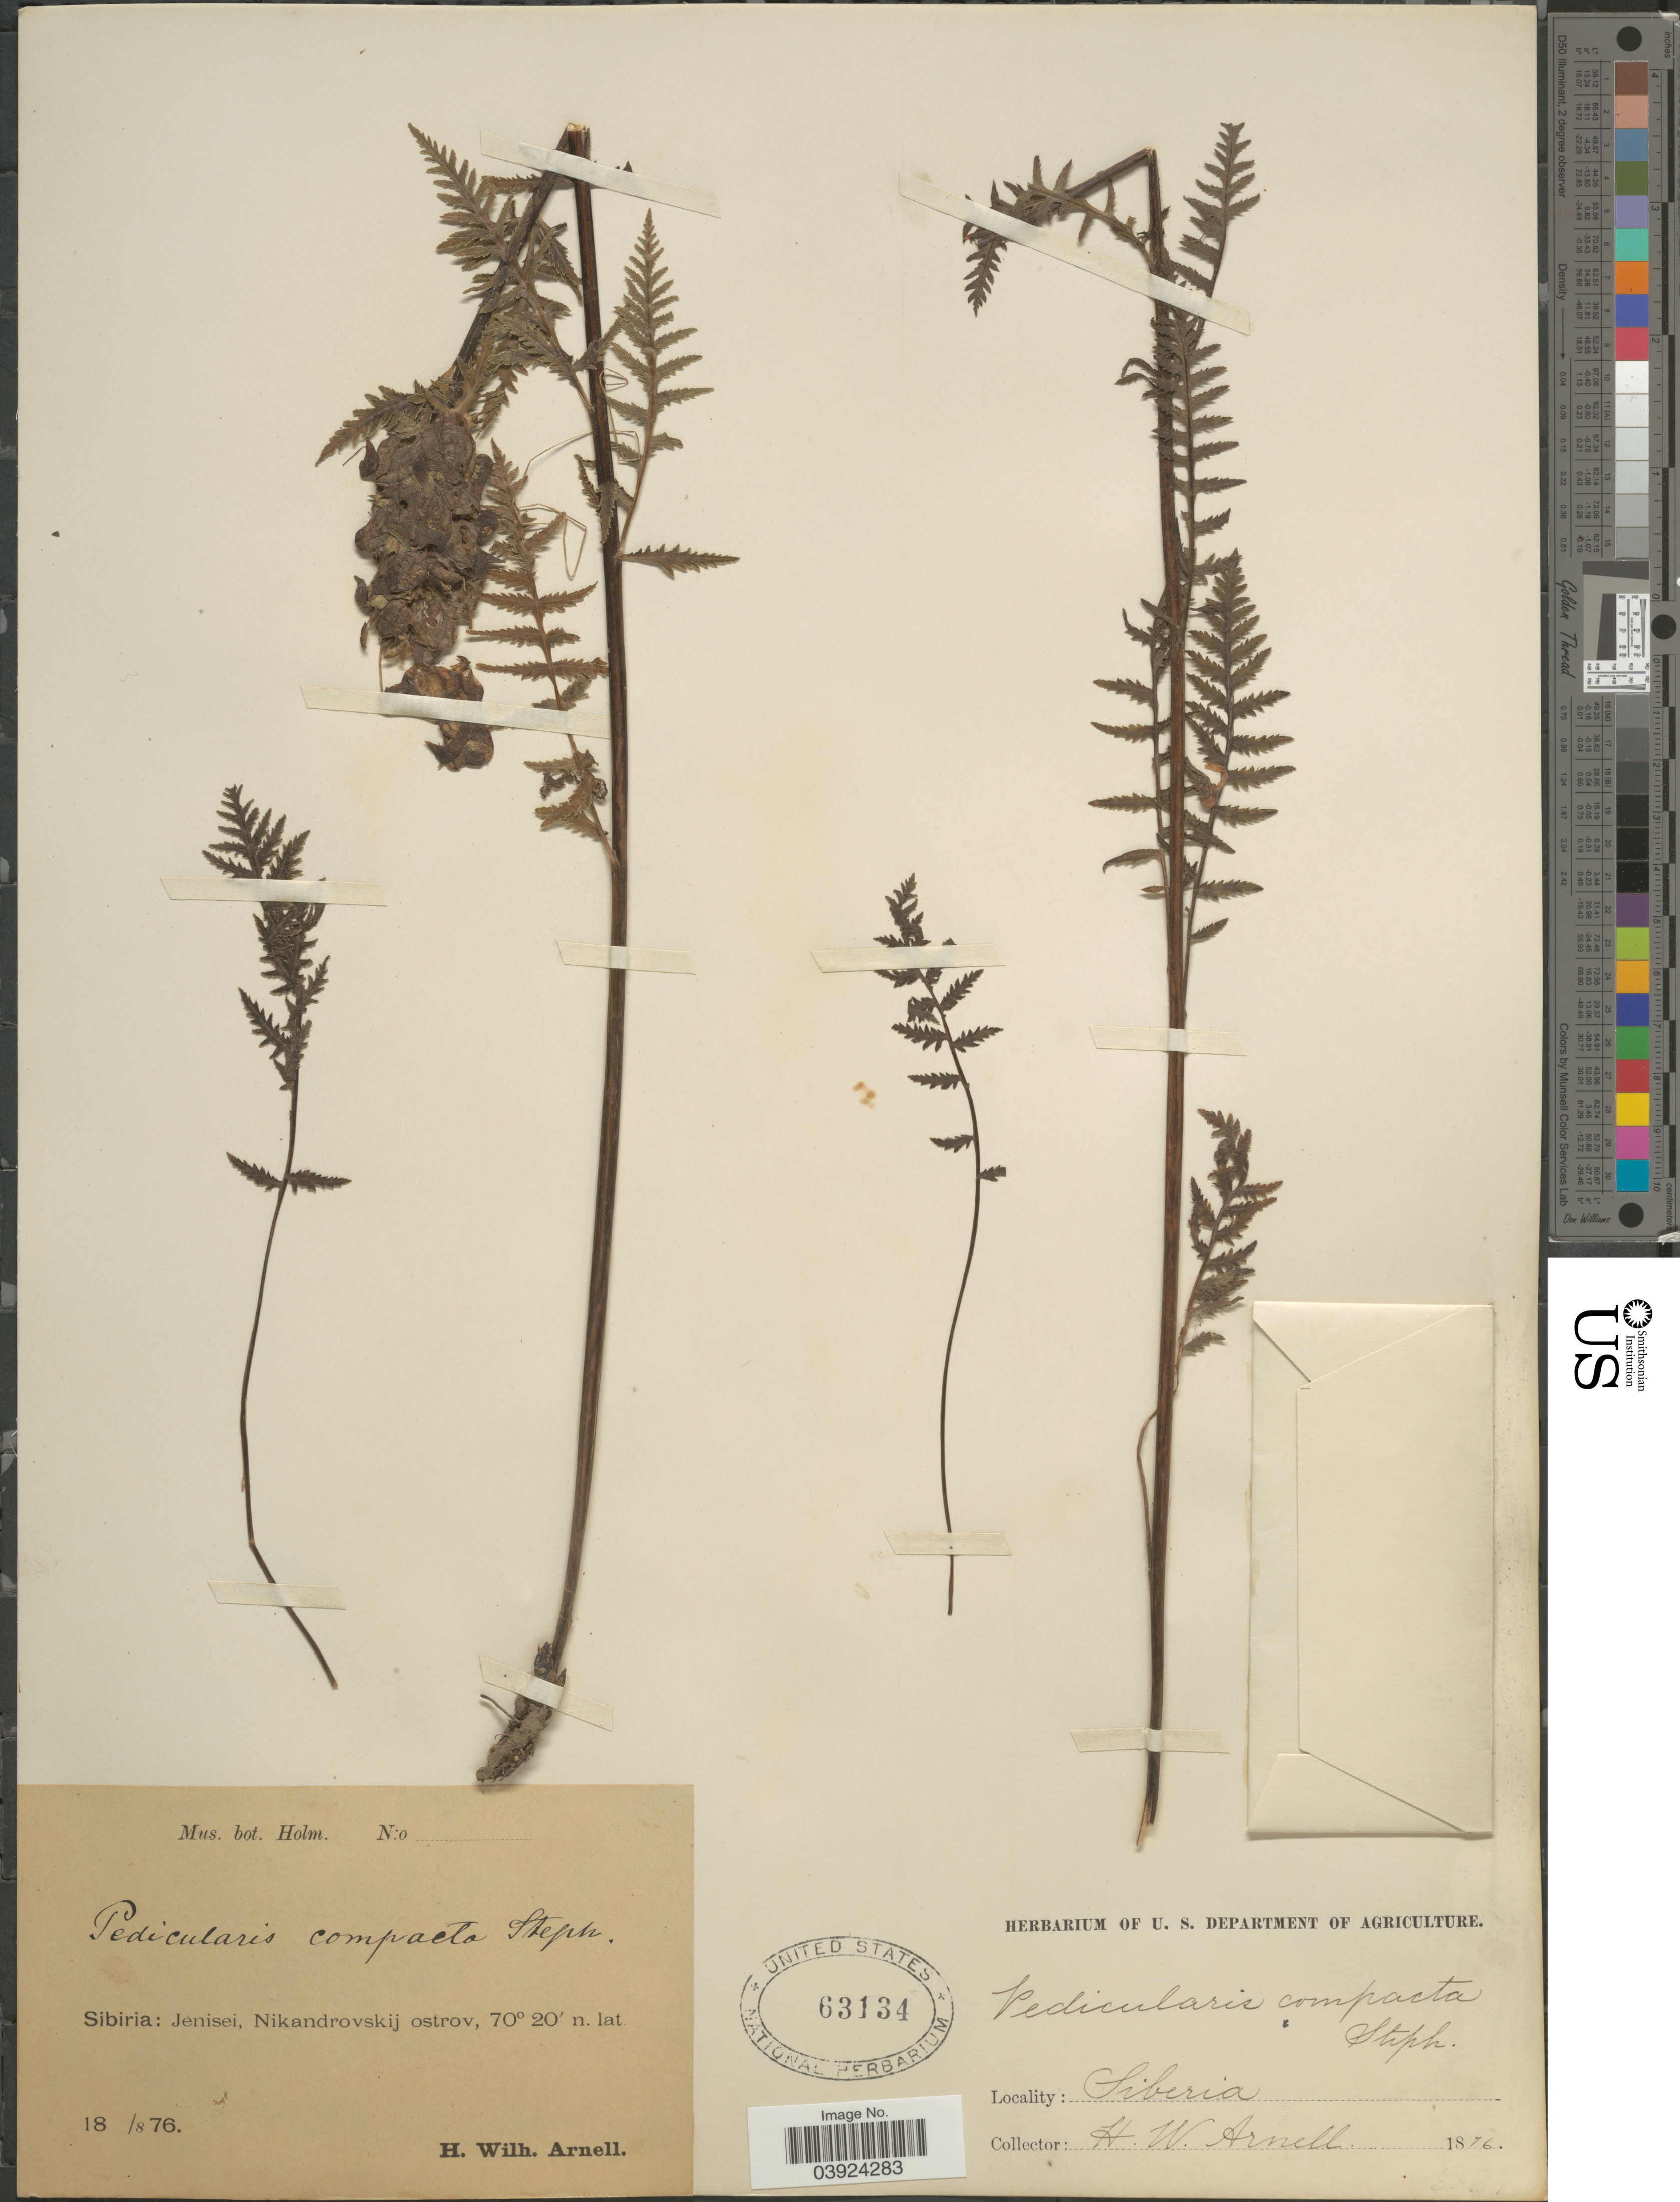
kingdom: Plantae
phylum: Tracheophyta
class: Magnoliopsida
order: Lamiales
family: Orobanchaceae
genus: Pedicularis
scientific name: Pedicularis compacta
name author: Steph.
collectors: H. W. Arnell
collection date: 1876-08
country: Russian Federation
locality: Sibiria: Jenisei, Nikandrovskij ostrov.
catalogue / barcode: US 63134